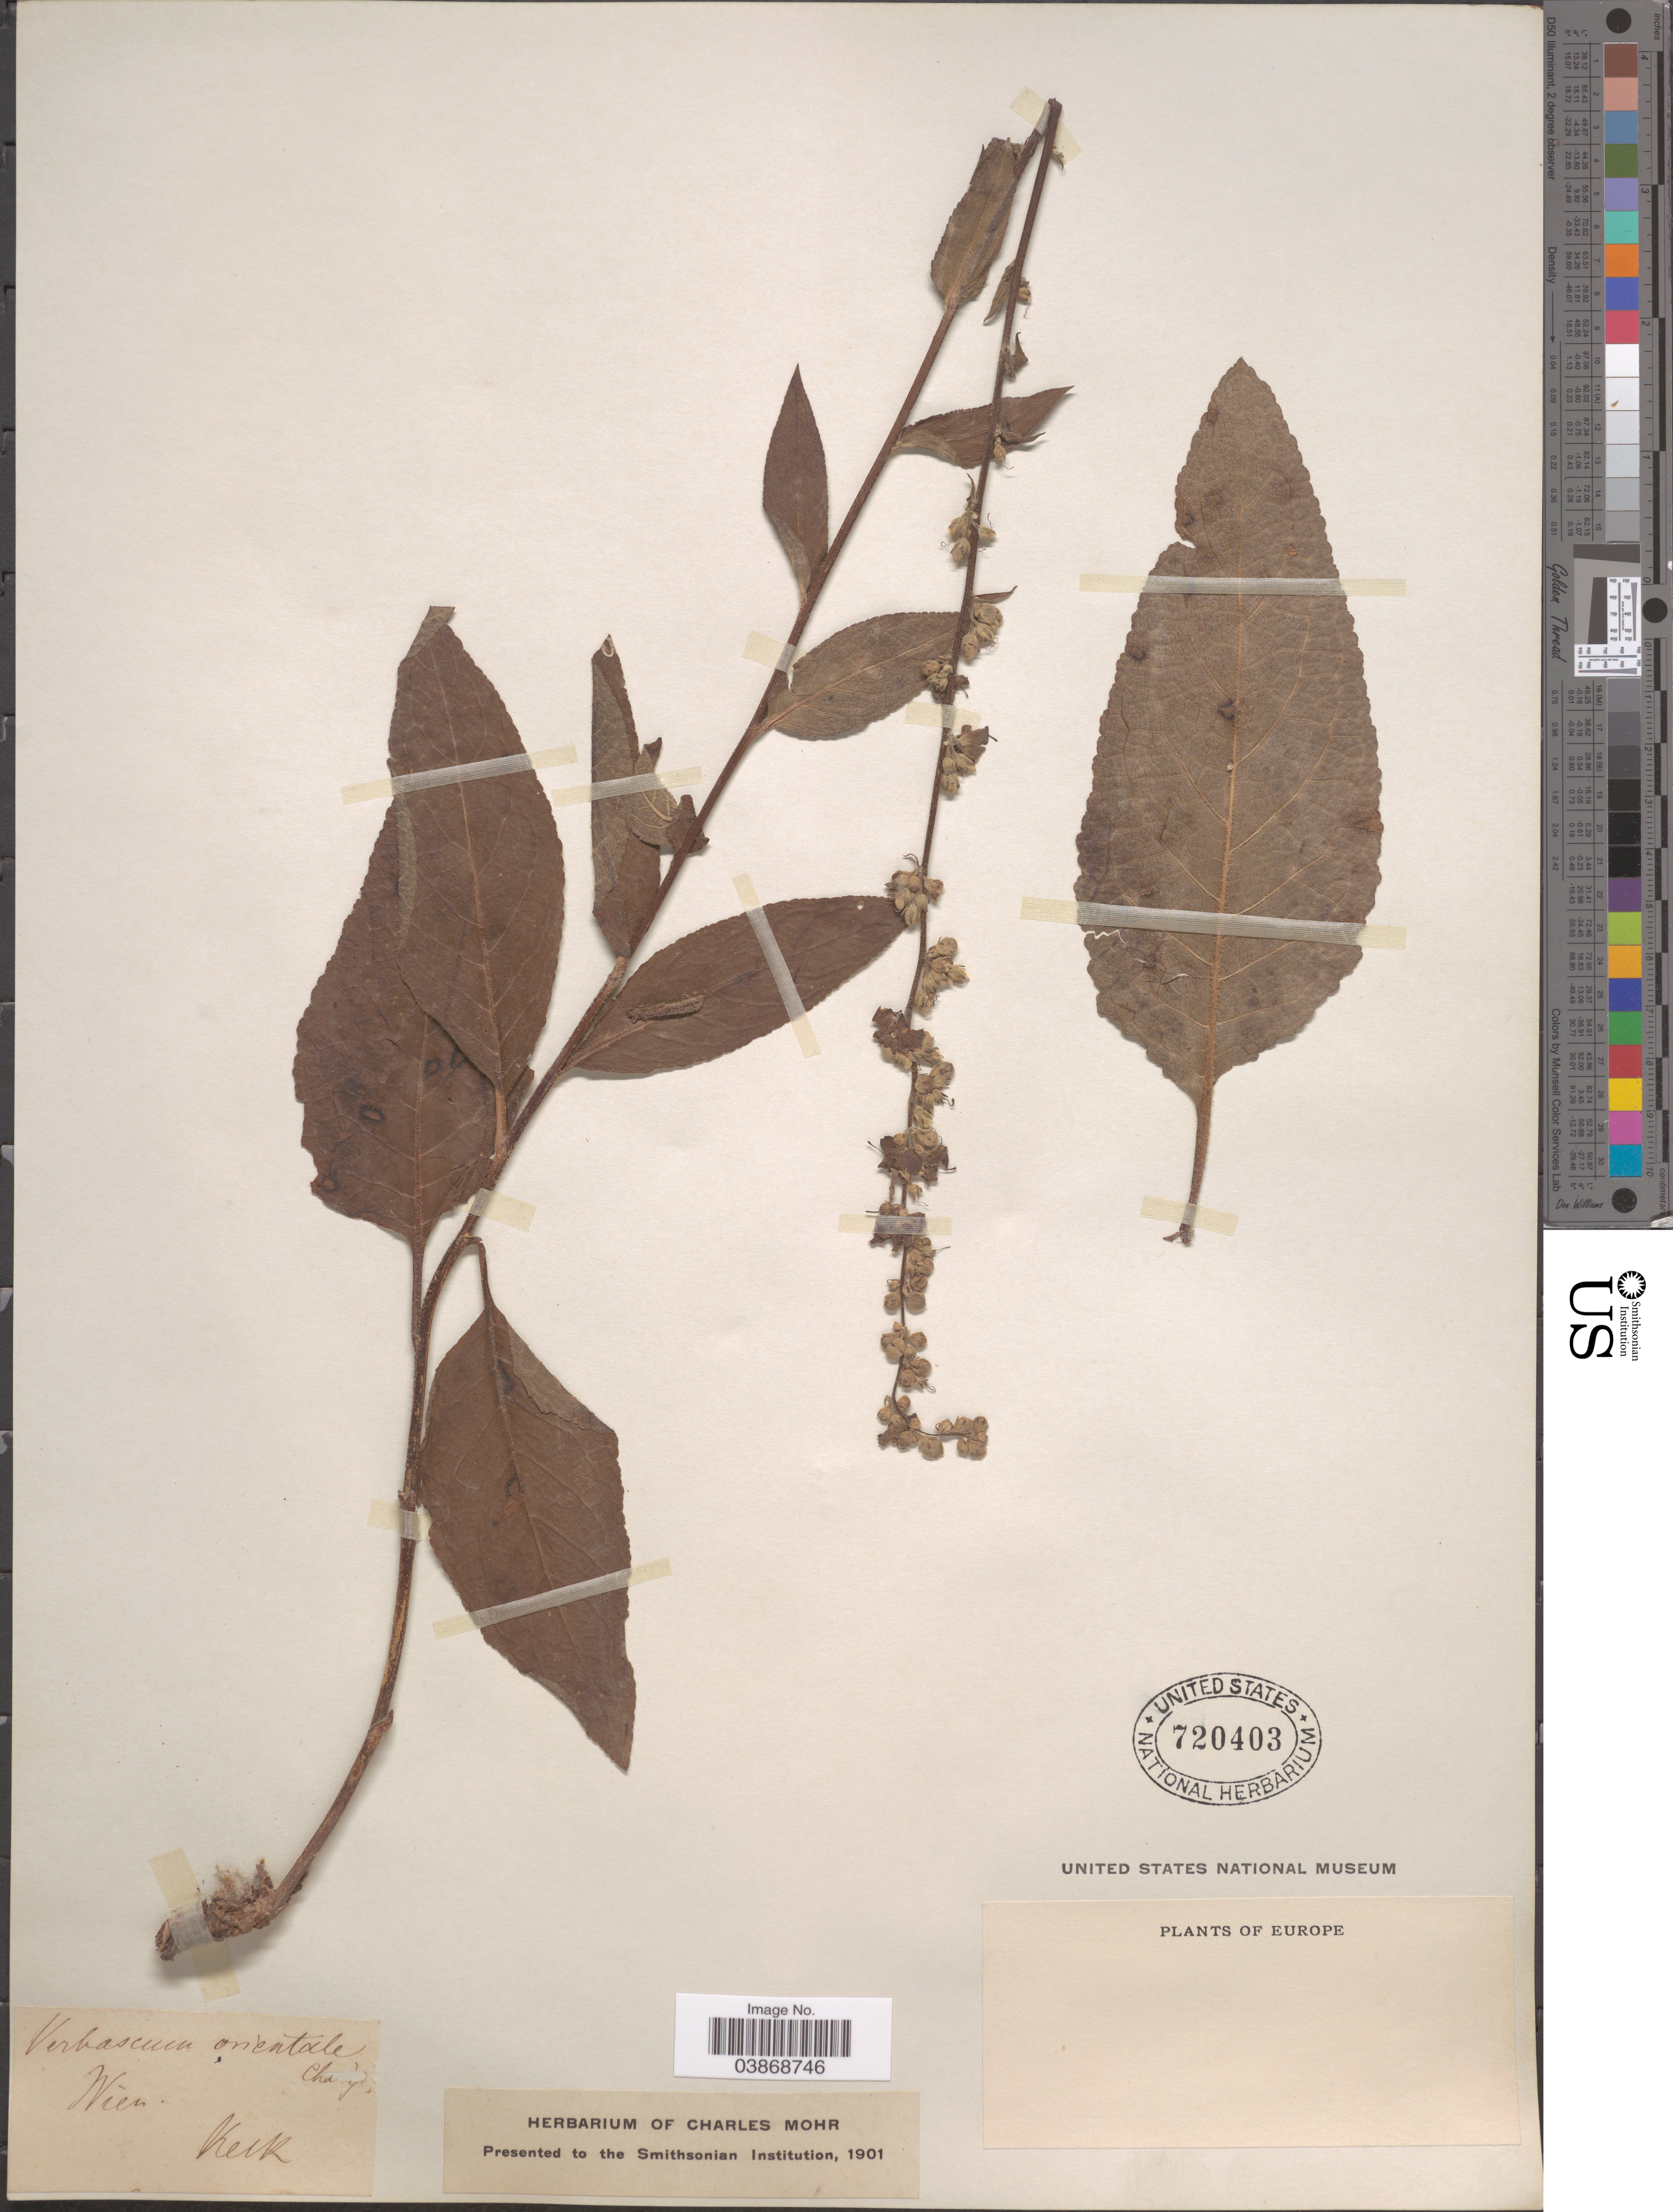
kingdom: Plantae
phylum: Tracheophyta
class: Magnoliopsida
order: Lamiales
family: Scrophulariaceae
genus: Verbascum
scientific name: Verbascum orientale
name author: (L.) All.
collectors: -- Keck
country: Austria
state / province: Wien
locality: Europe.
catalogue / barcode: US 720403